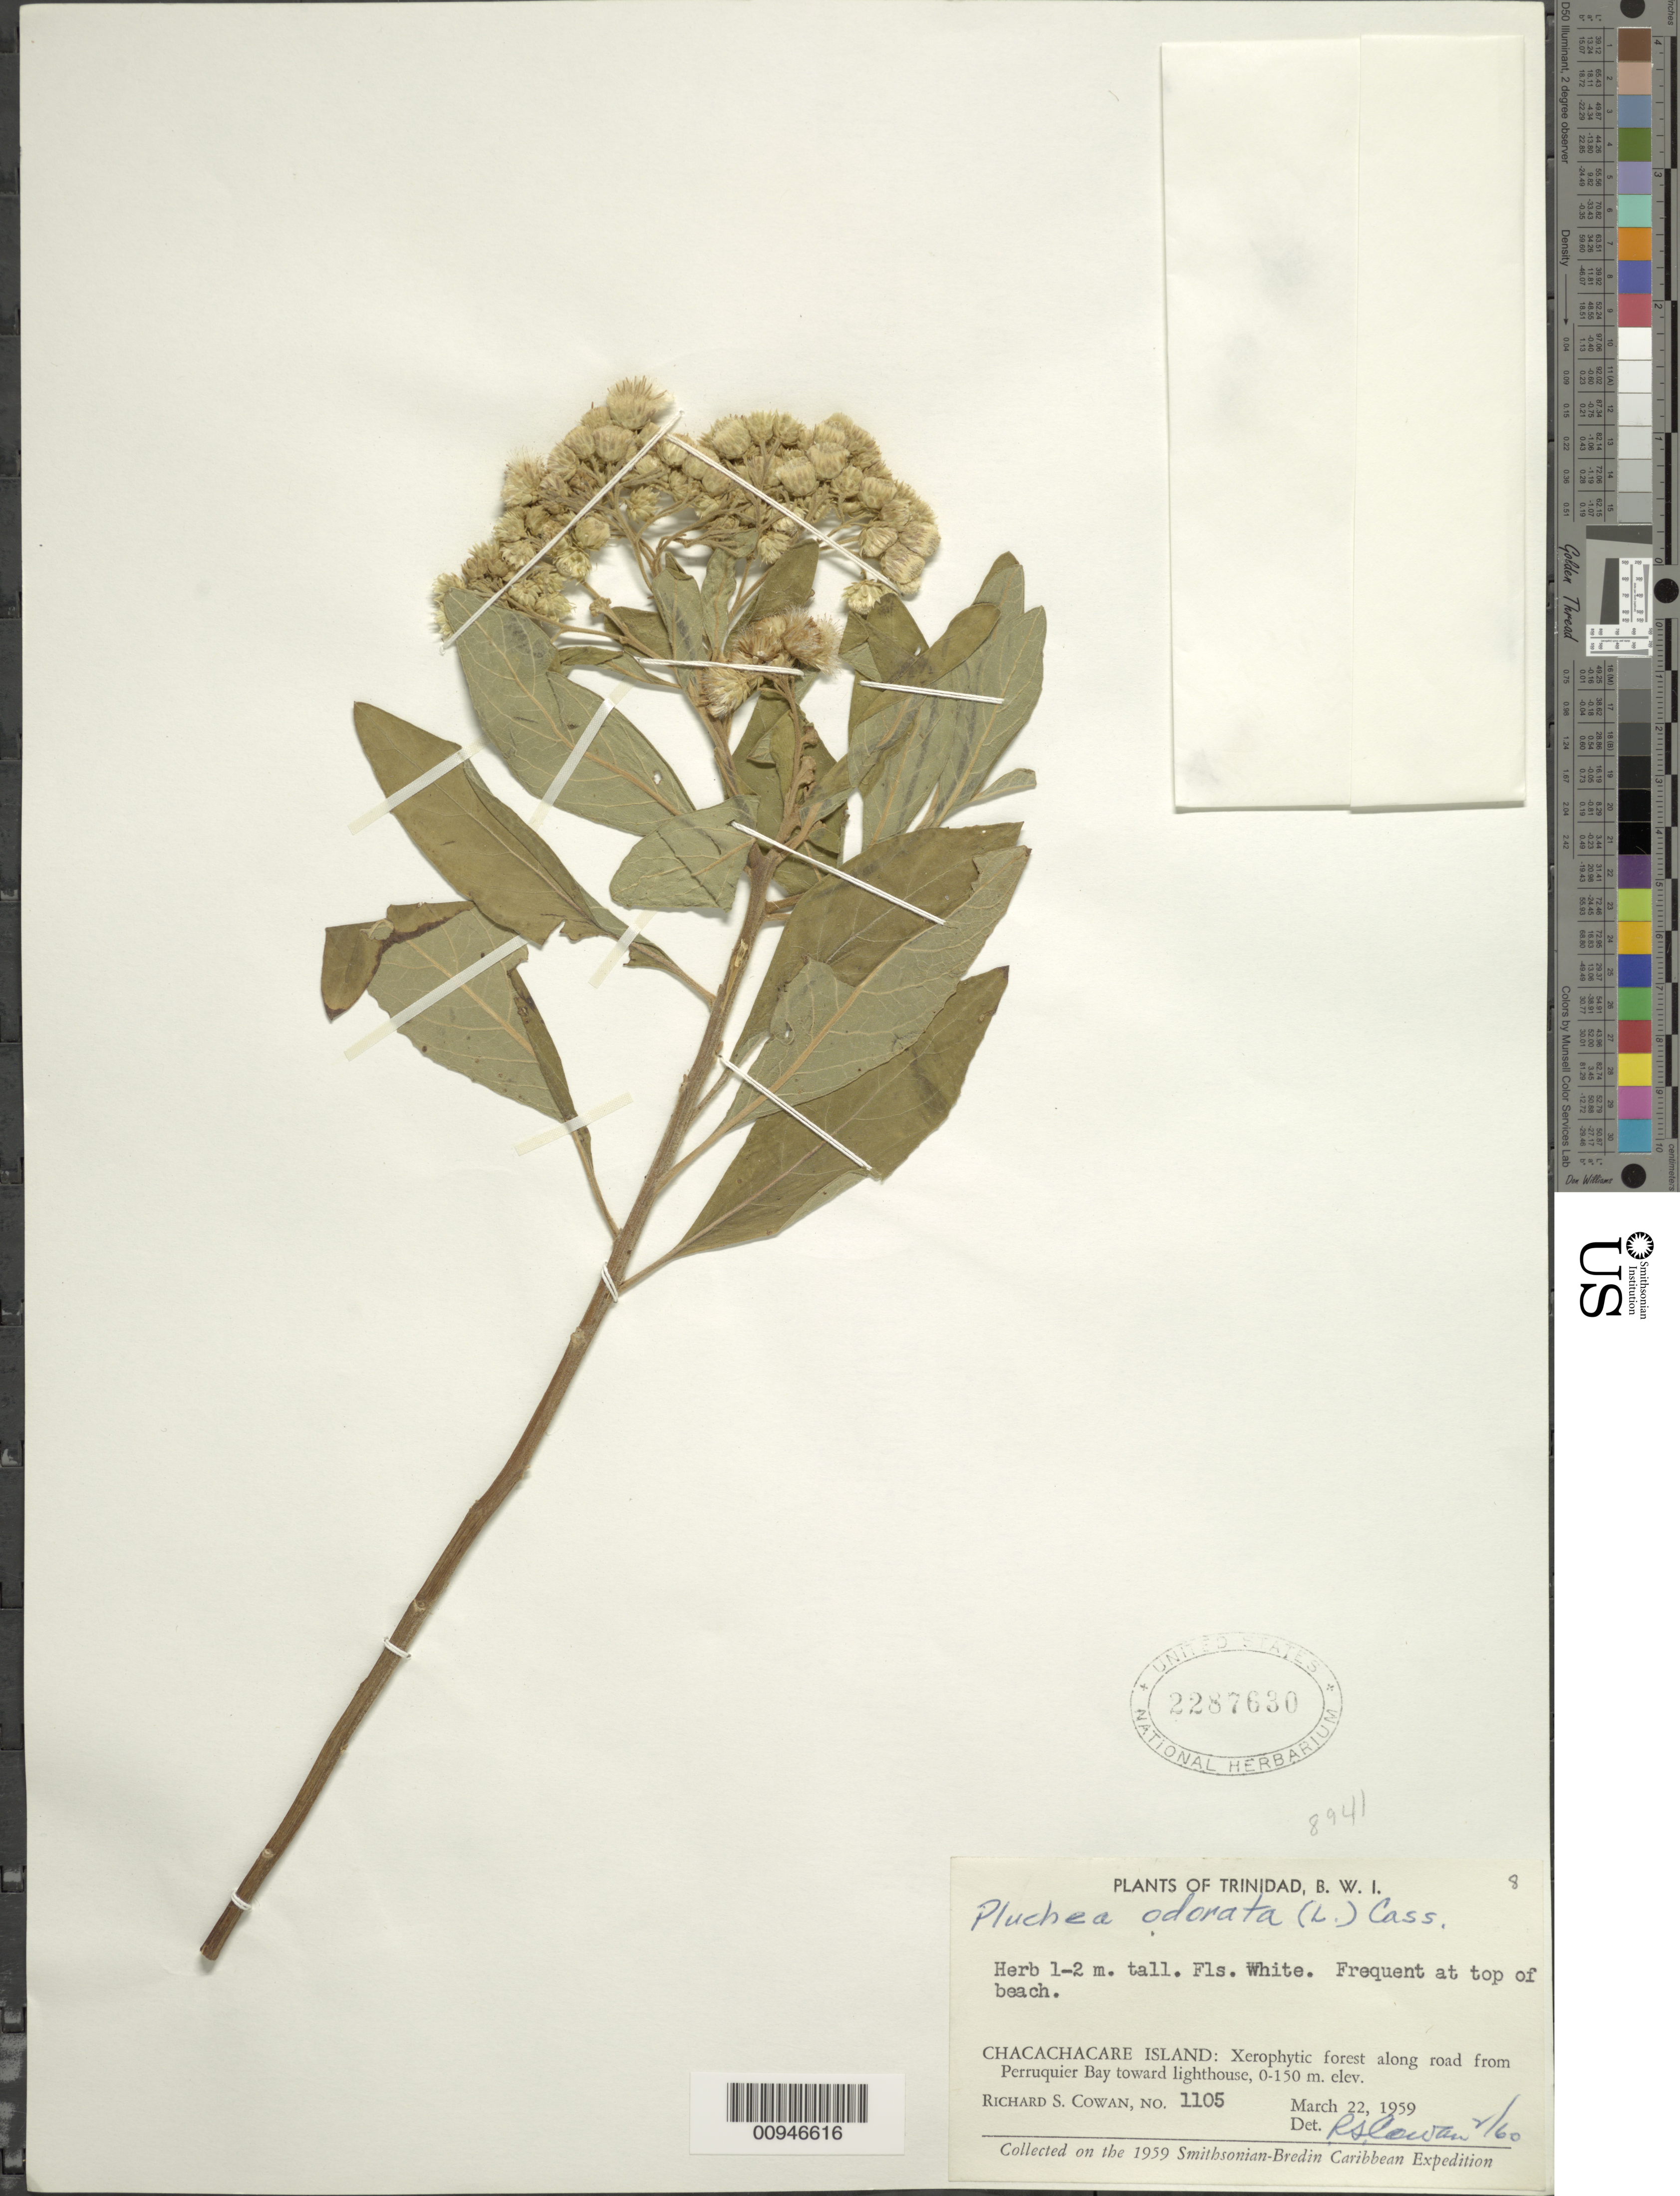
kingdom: Plantae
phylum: Tracheophyta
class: Magnoliopsida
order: Asterales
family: Asteraceae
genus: Pluchea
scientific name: Pluchea carolinensis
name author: (Jacq.) D. Don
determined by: Cowan, R. S.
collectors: R. S. Cowan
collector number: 1105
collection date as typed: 22 Mar 1959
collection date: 1959-03-22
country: Trinidad and Tobago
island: Chacachacare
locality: Along road from Perruquier Bay toward lighthouse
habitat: At top of beach, xerophytic forest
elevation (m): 0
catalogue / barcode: US 2287630